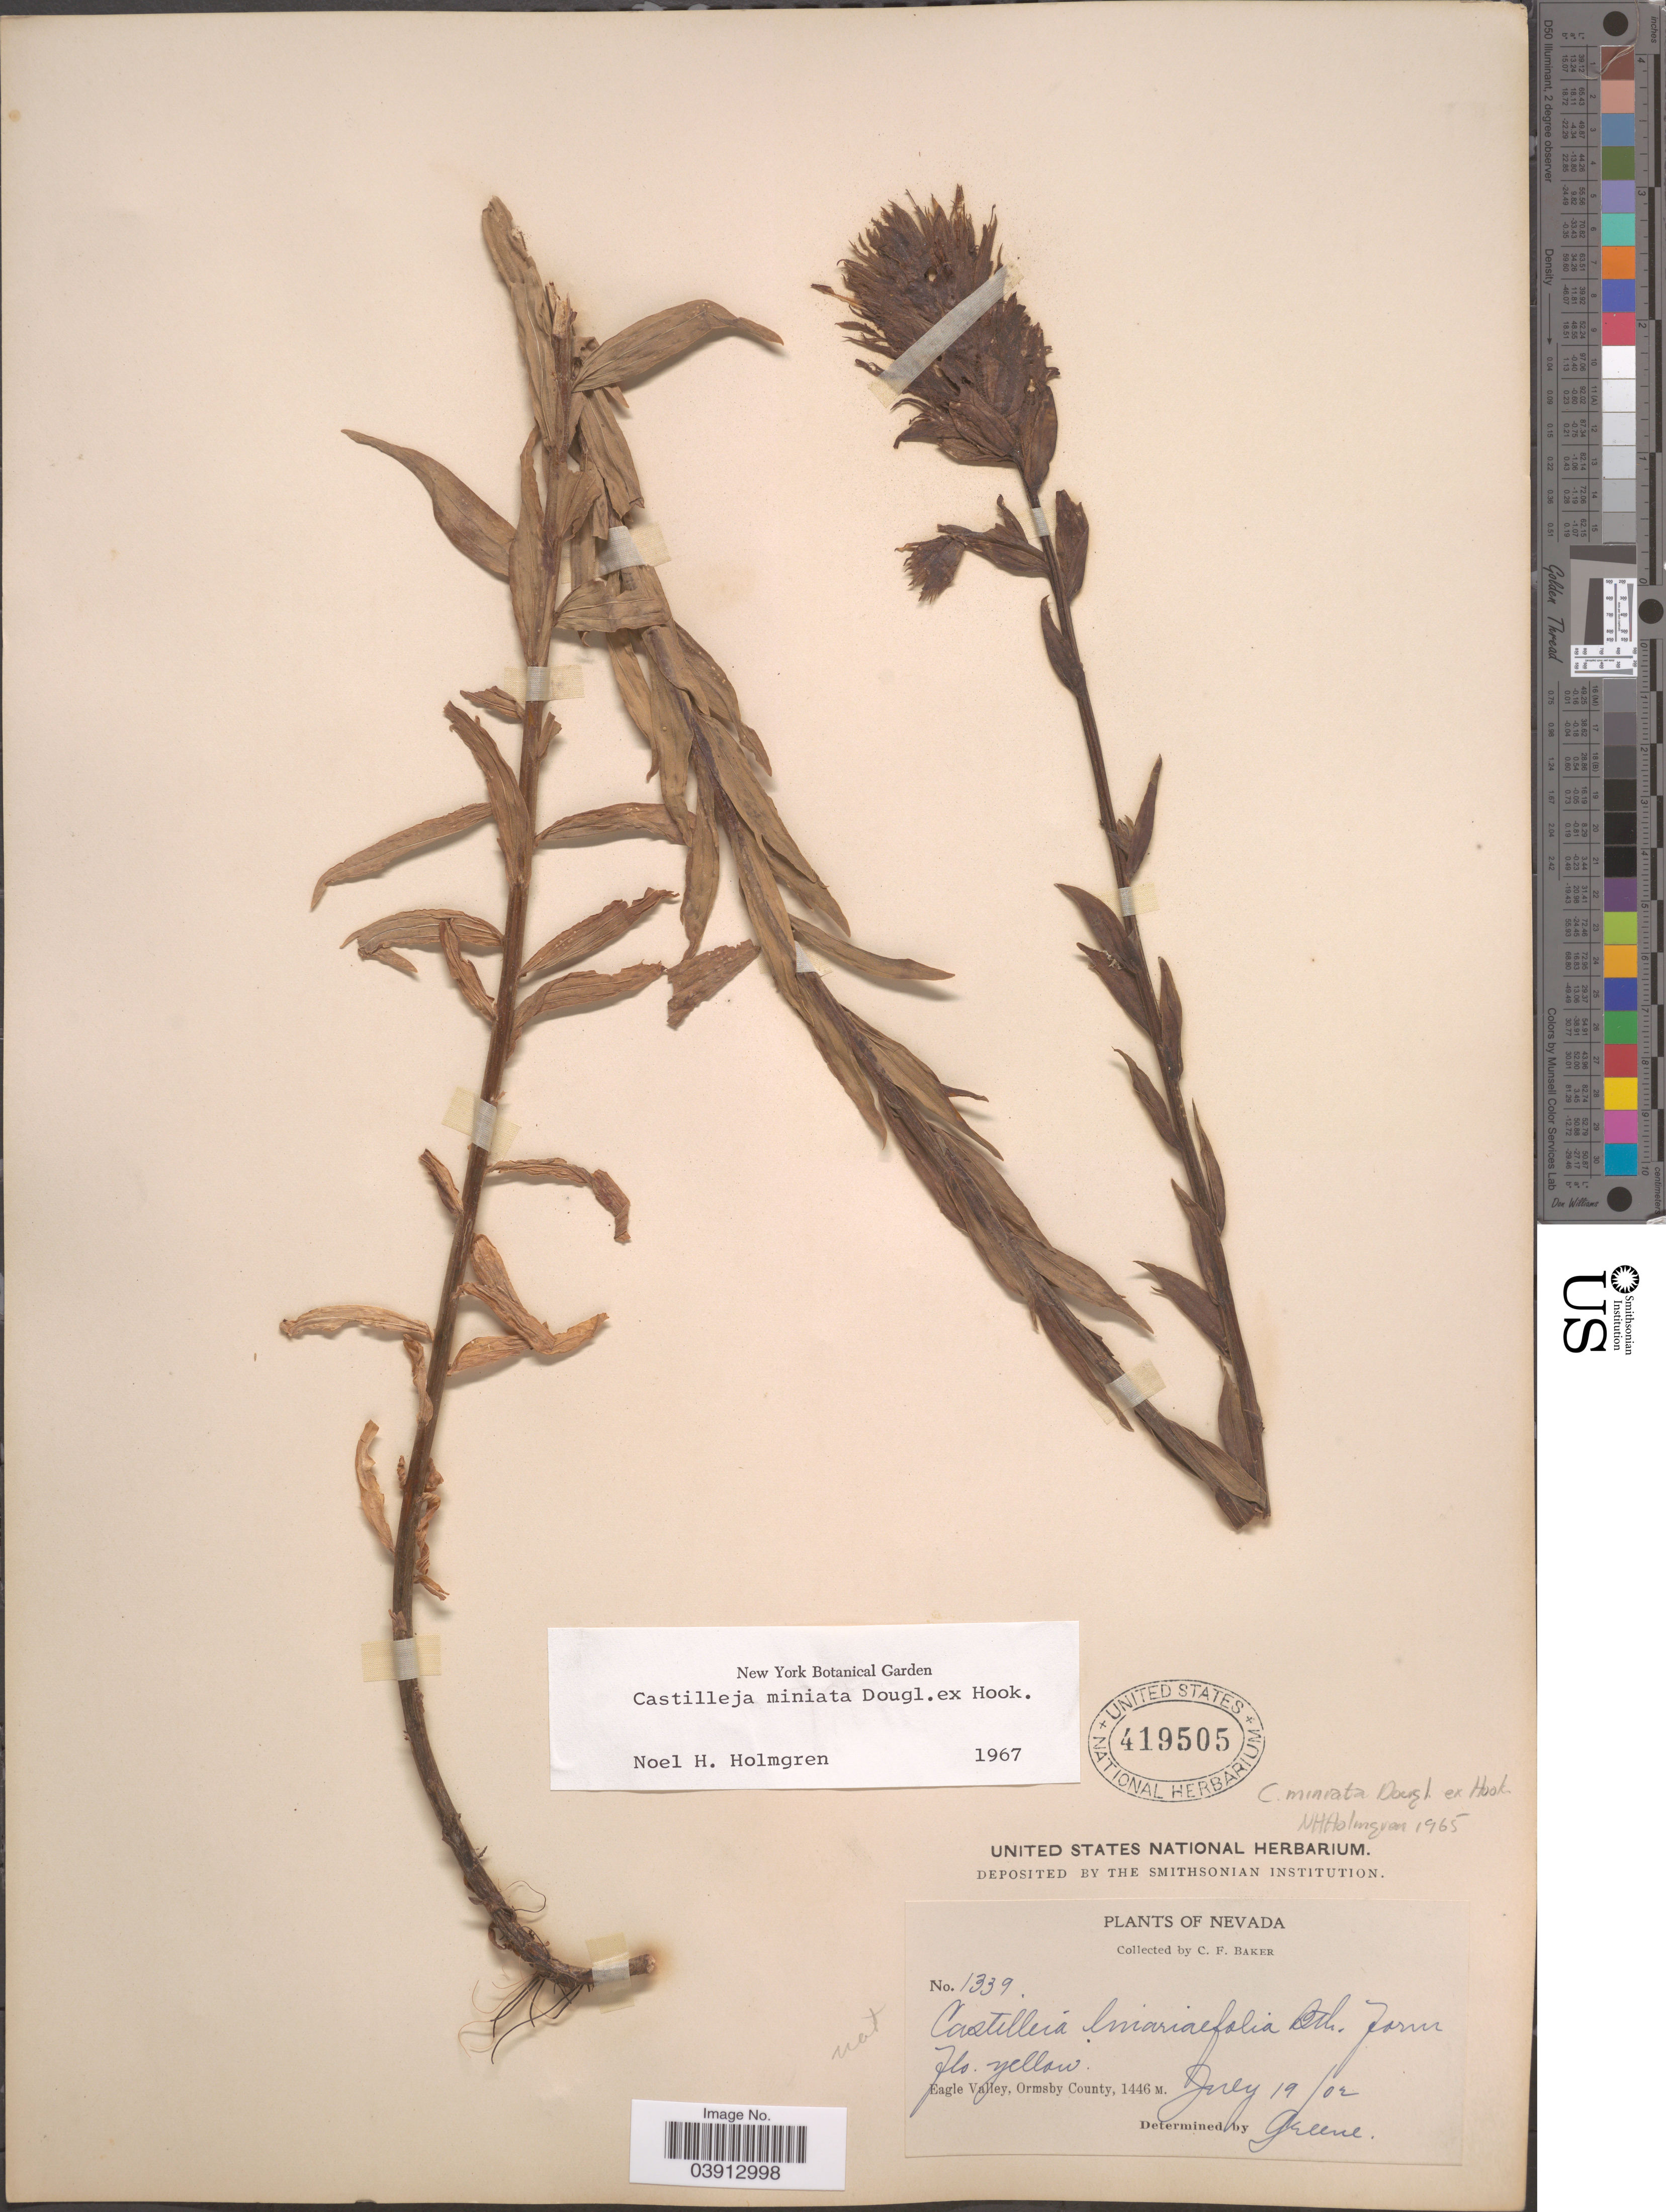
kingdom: Plantae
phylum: Tracheophyta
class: Magnoliopsida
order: Lamiales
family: Orobanchaceae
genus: Castilleja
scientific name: Castilleja miniata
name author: Douglas ex Hook.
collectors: C. F. Baker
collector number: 1339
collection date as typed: Transcribed d/m/y: 19/7/2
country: United States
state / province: Nevada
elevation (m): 1446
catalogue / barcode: US 419505